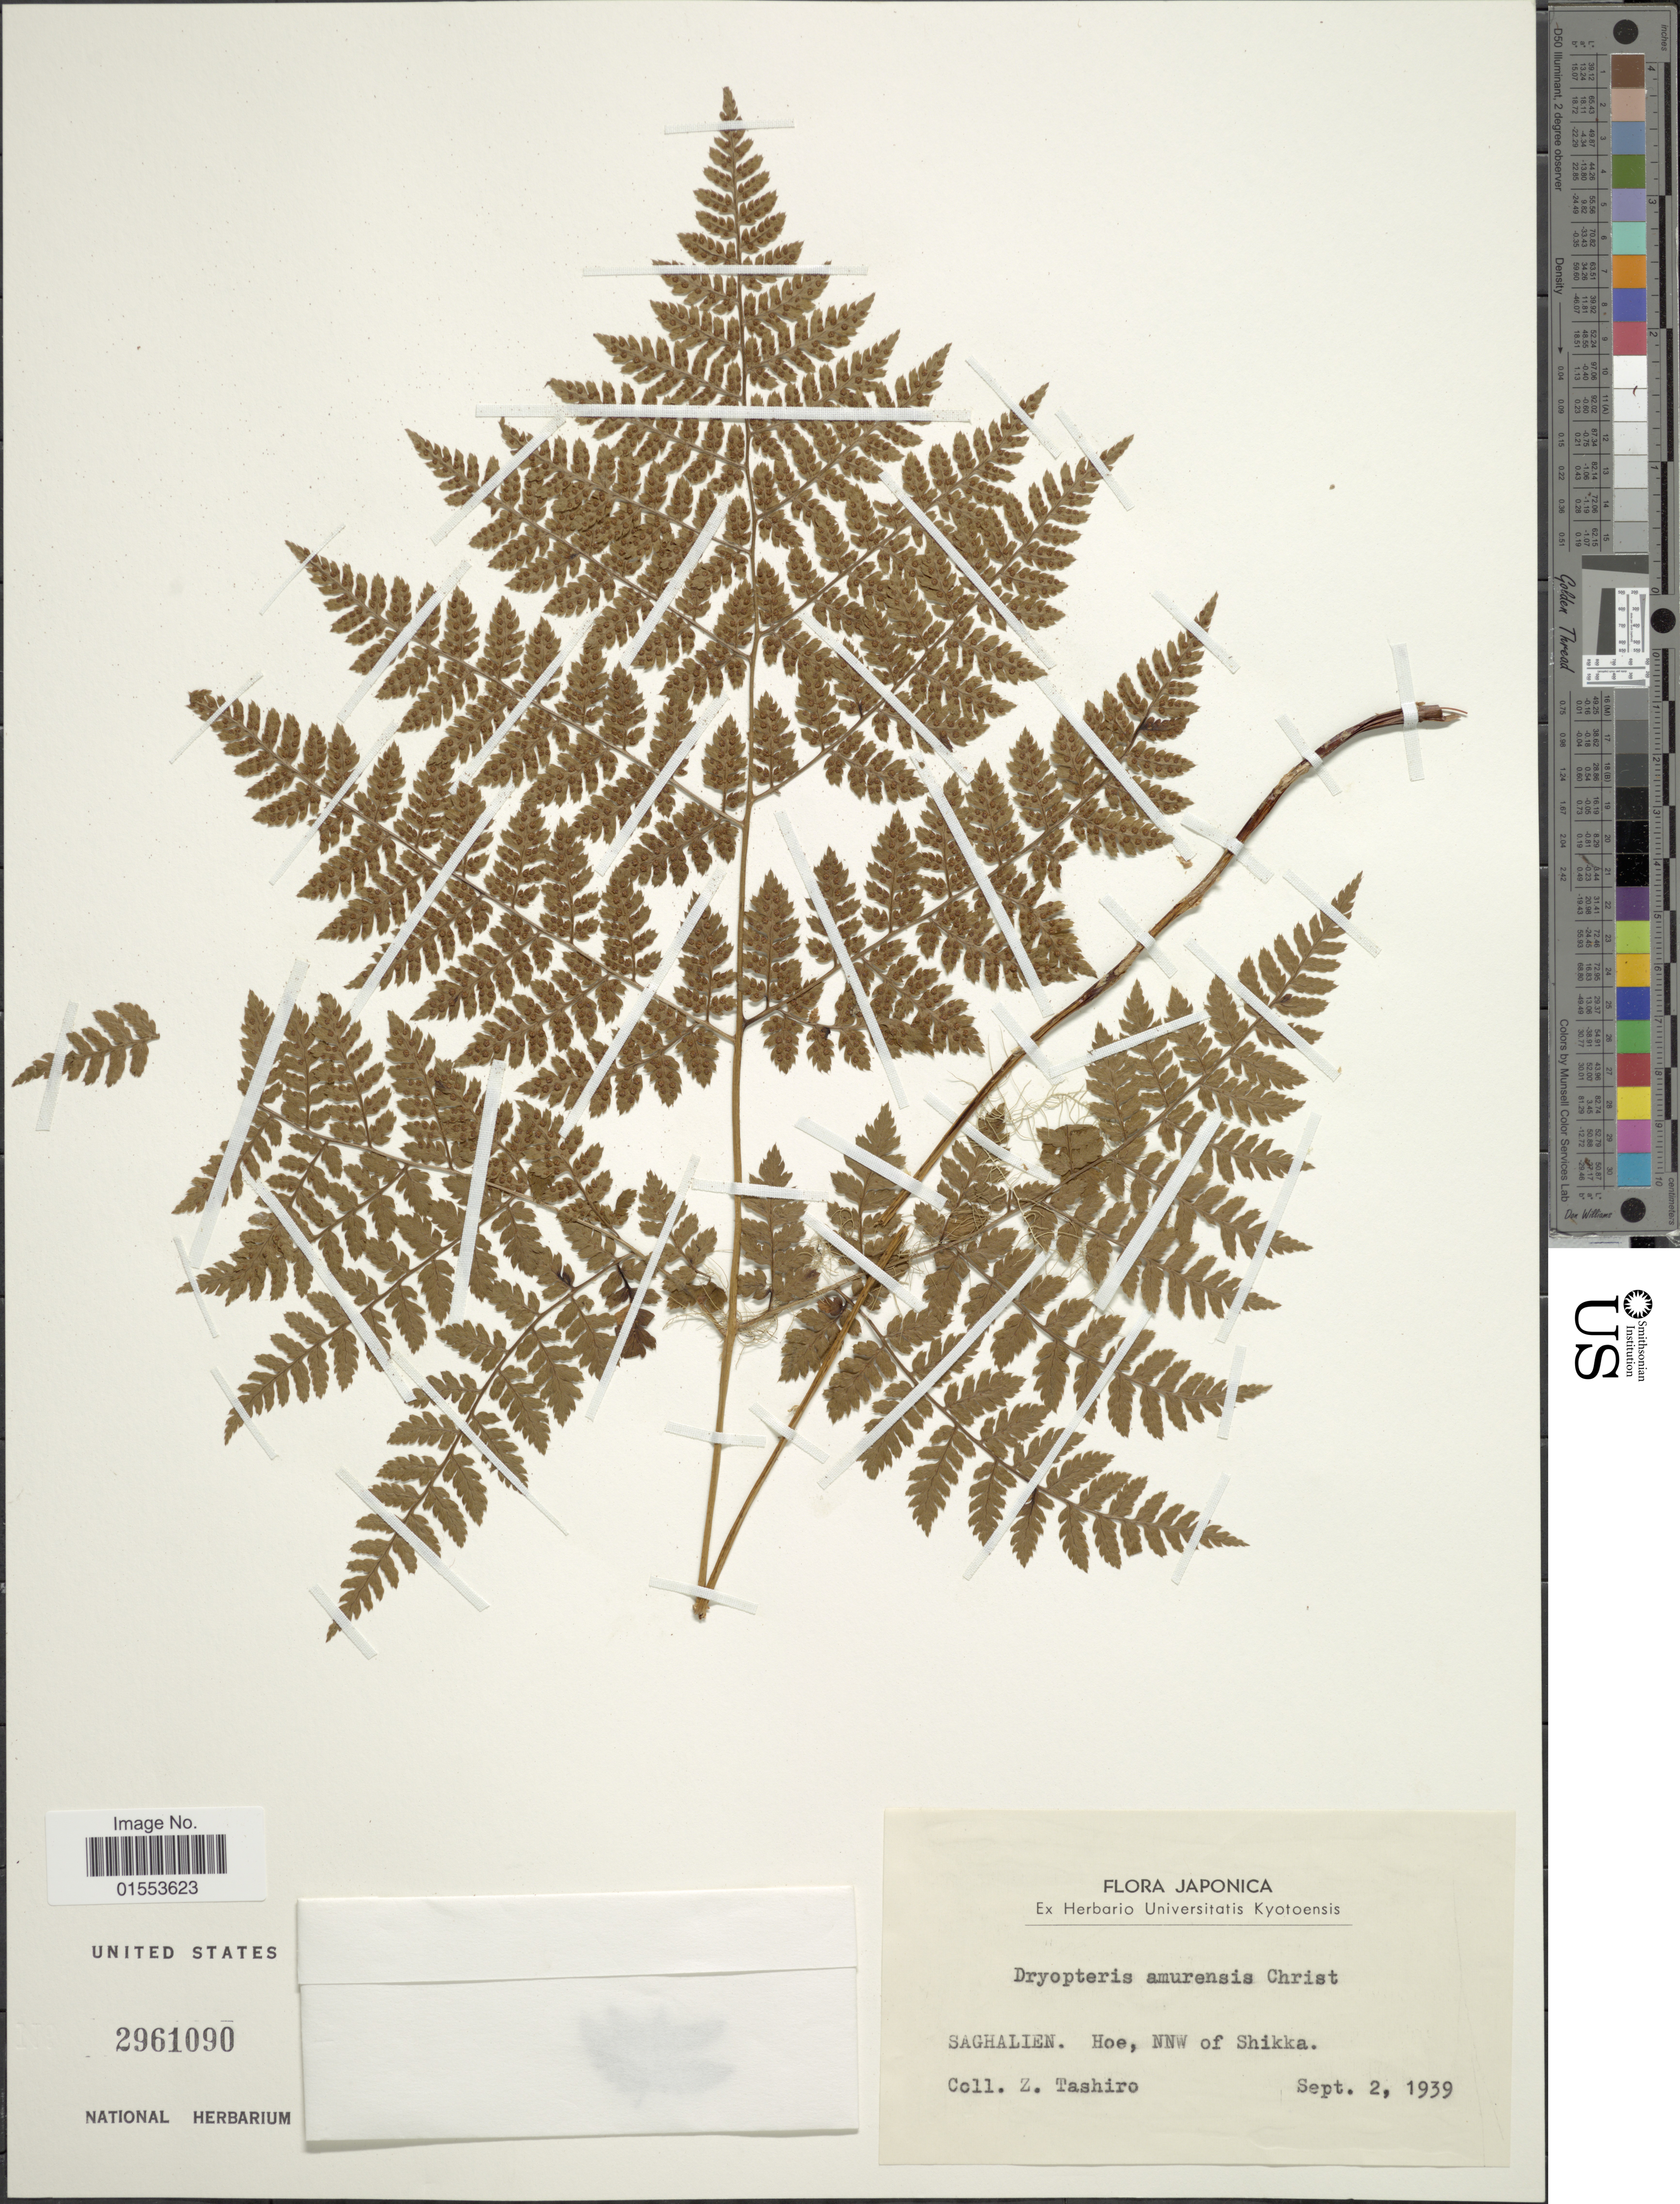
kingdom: Plantae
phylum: Tracheophyta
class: Polypodiopsida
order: Polypodiales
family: Dryopteridaceae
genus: Dryopteris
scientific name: Dryopteris amurensis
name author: (Milde) Christ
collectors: Z. Tashiro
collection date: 1939-09-02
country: Japan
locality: Japonica. Saghalien, Hoe, NNW of Shikka.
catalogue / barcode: US 2961090